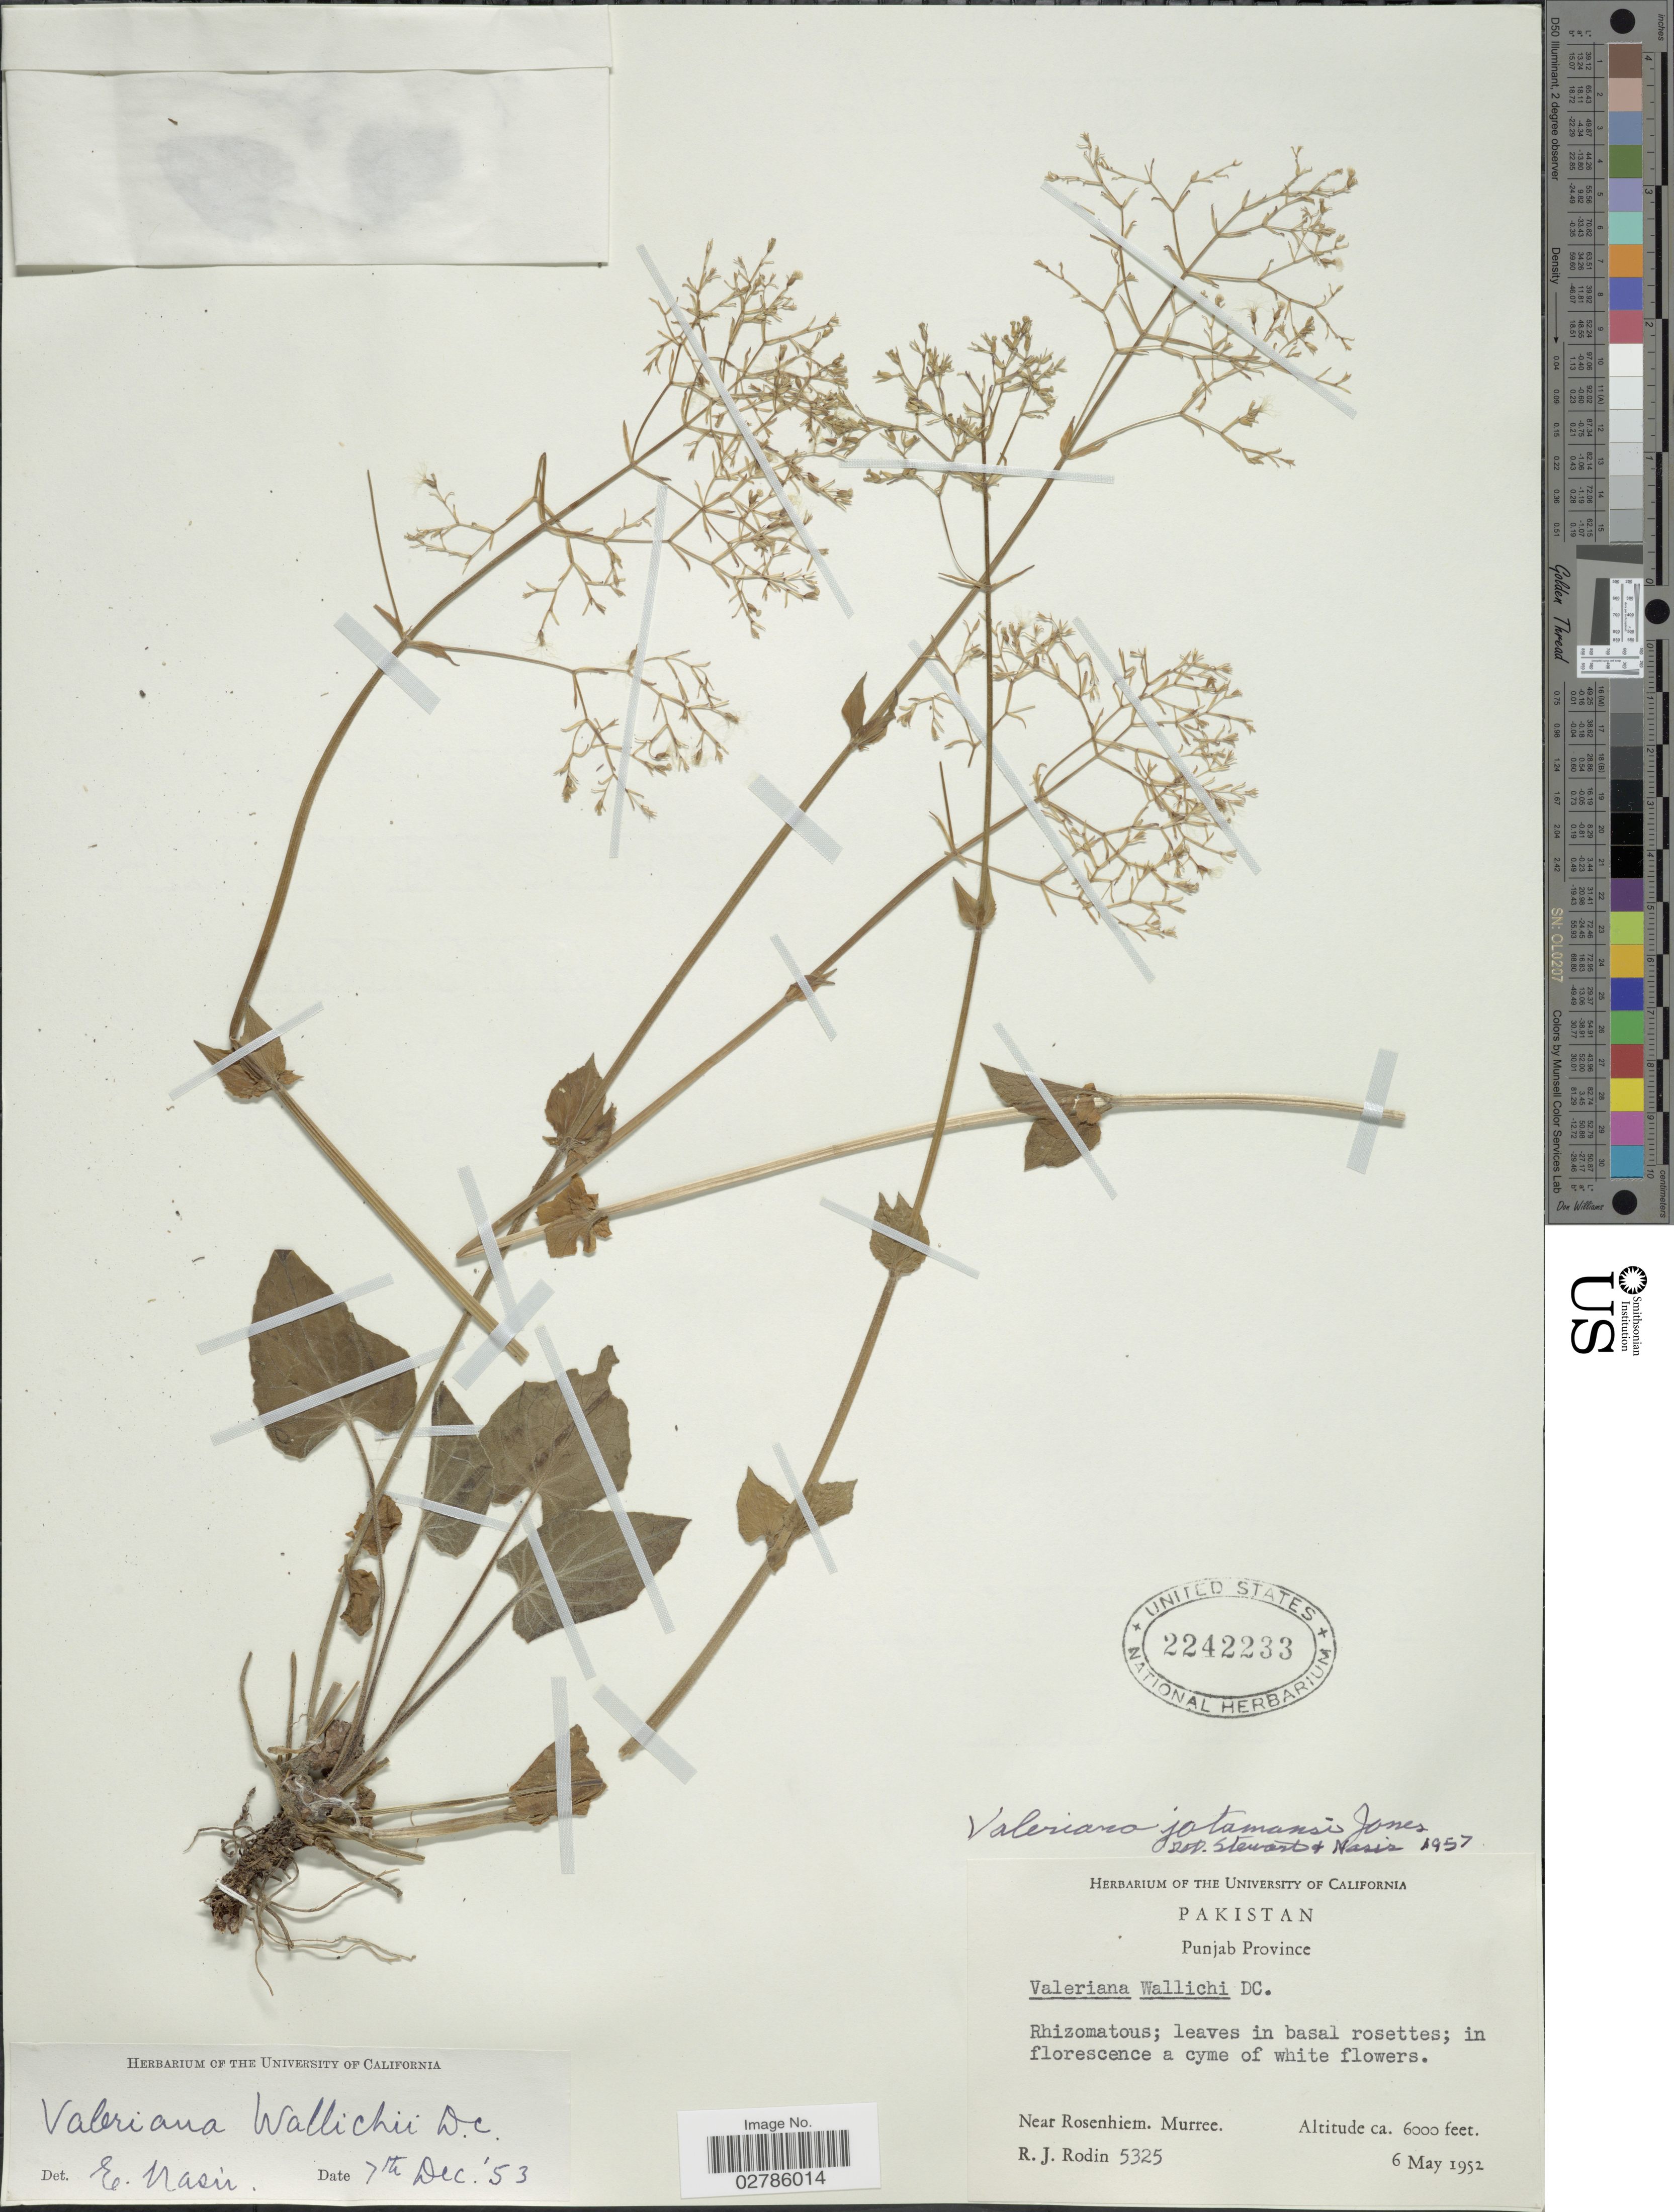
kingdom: Plantae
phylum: Tracheophyta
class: Magnoliopsida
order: Dipsacales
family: Caprifoliaceae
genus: Valeriana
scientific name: Valeriana jatamansi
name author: Jones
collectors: R. J. Rodin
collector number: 5325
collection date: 1952-05-06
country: Pakistan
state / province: Punjab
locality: Near Rosenhiem. Murree.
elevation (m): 1829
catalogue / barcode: US 2242233